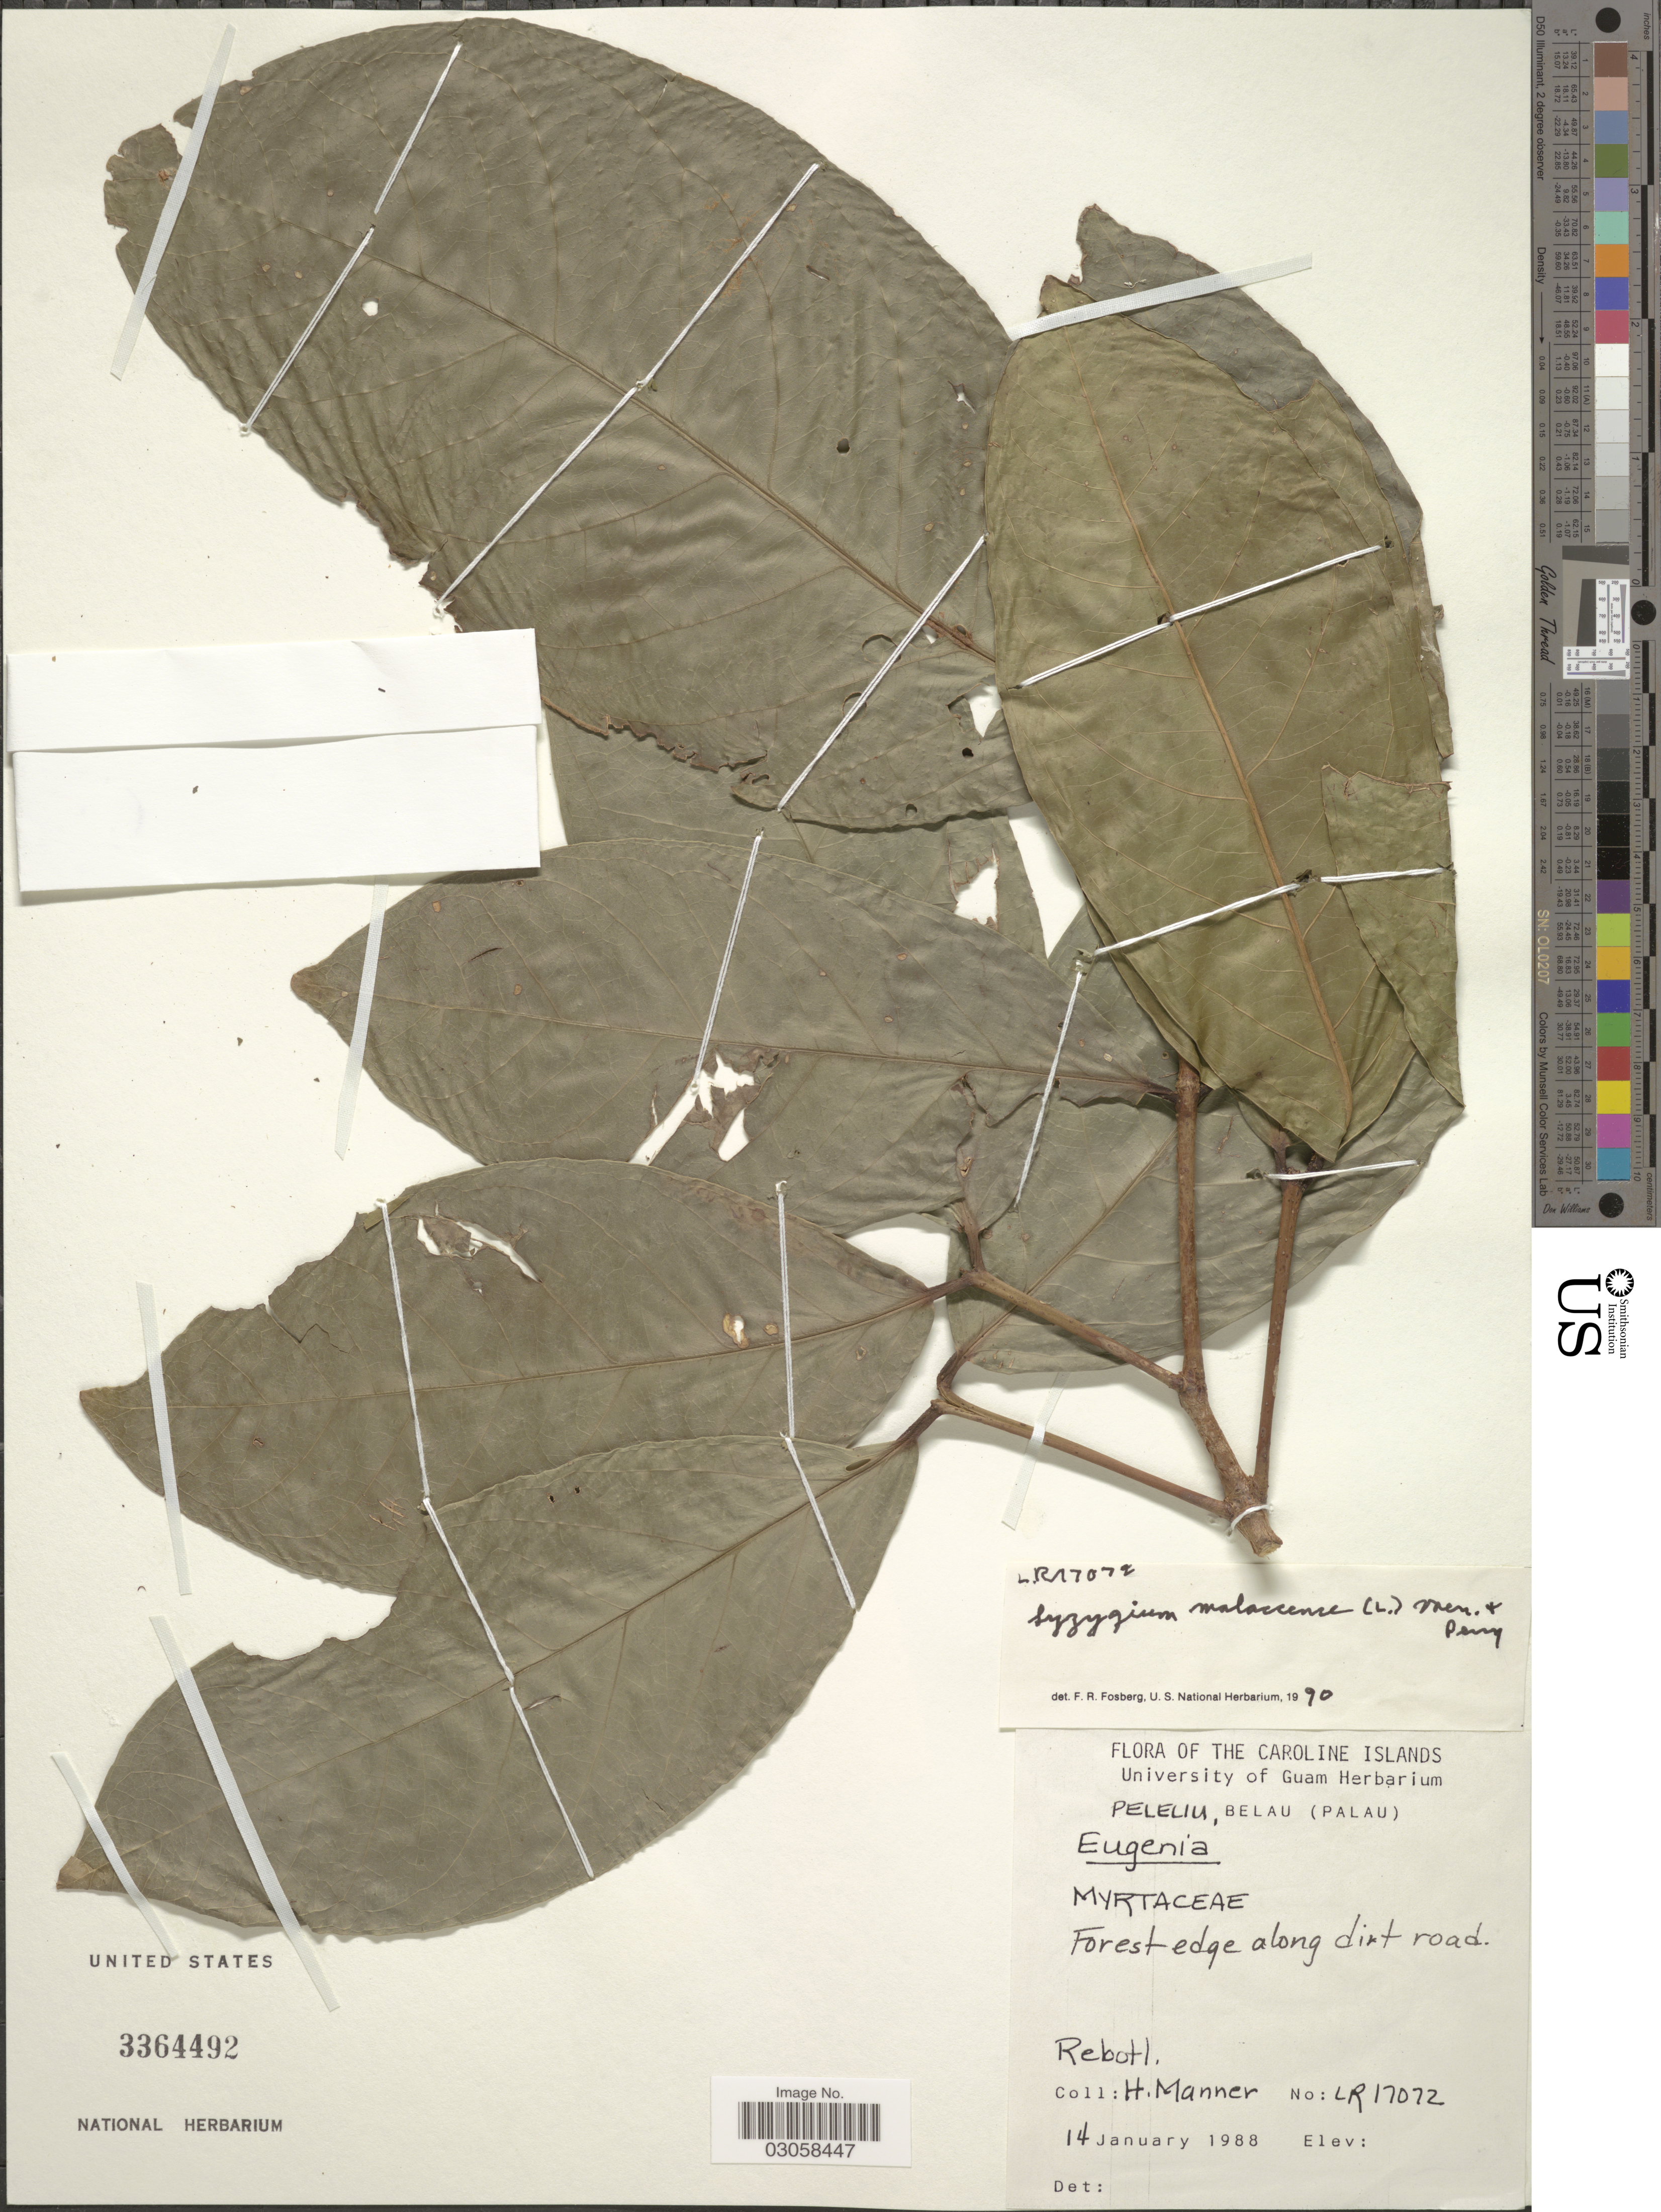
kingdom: Plantae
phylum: Tracheophyta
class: Magnoliopsida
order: Myrtales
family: Myrtaceae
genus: Syzygium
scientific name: Syzygium malaccense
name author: (L.) Merr. & L.M. Perry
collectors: H. Manner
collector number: LR 17072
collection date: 1988-01-14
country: Palau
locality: The Caroline Islands. Peleliu, Belau (Palau). Forest edge along dirt road.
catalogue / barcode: US 3364492